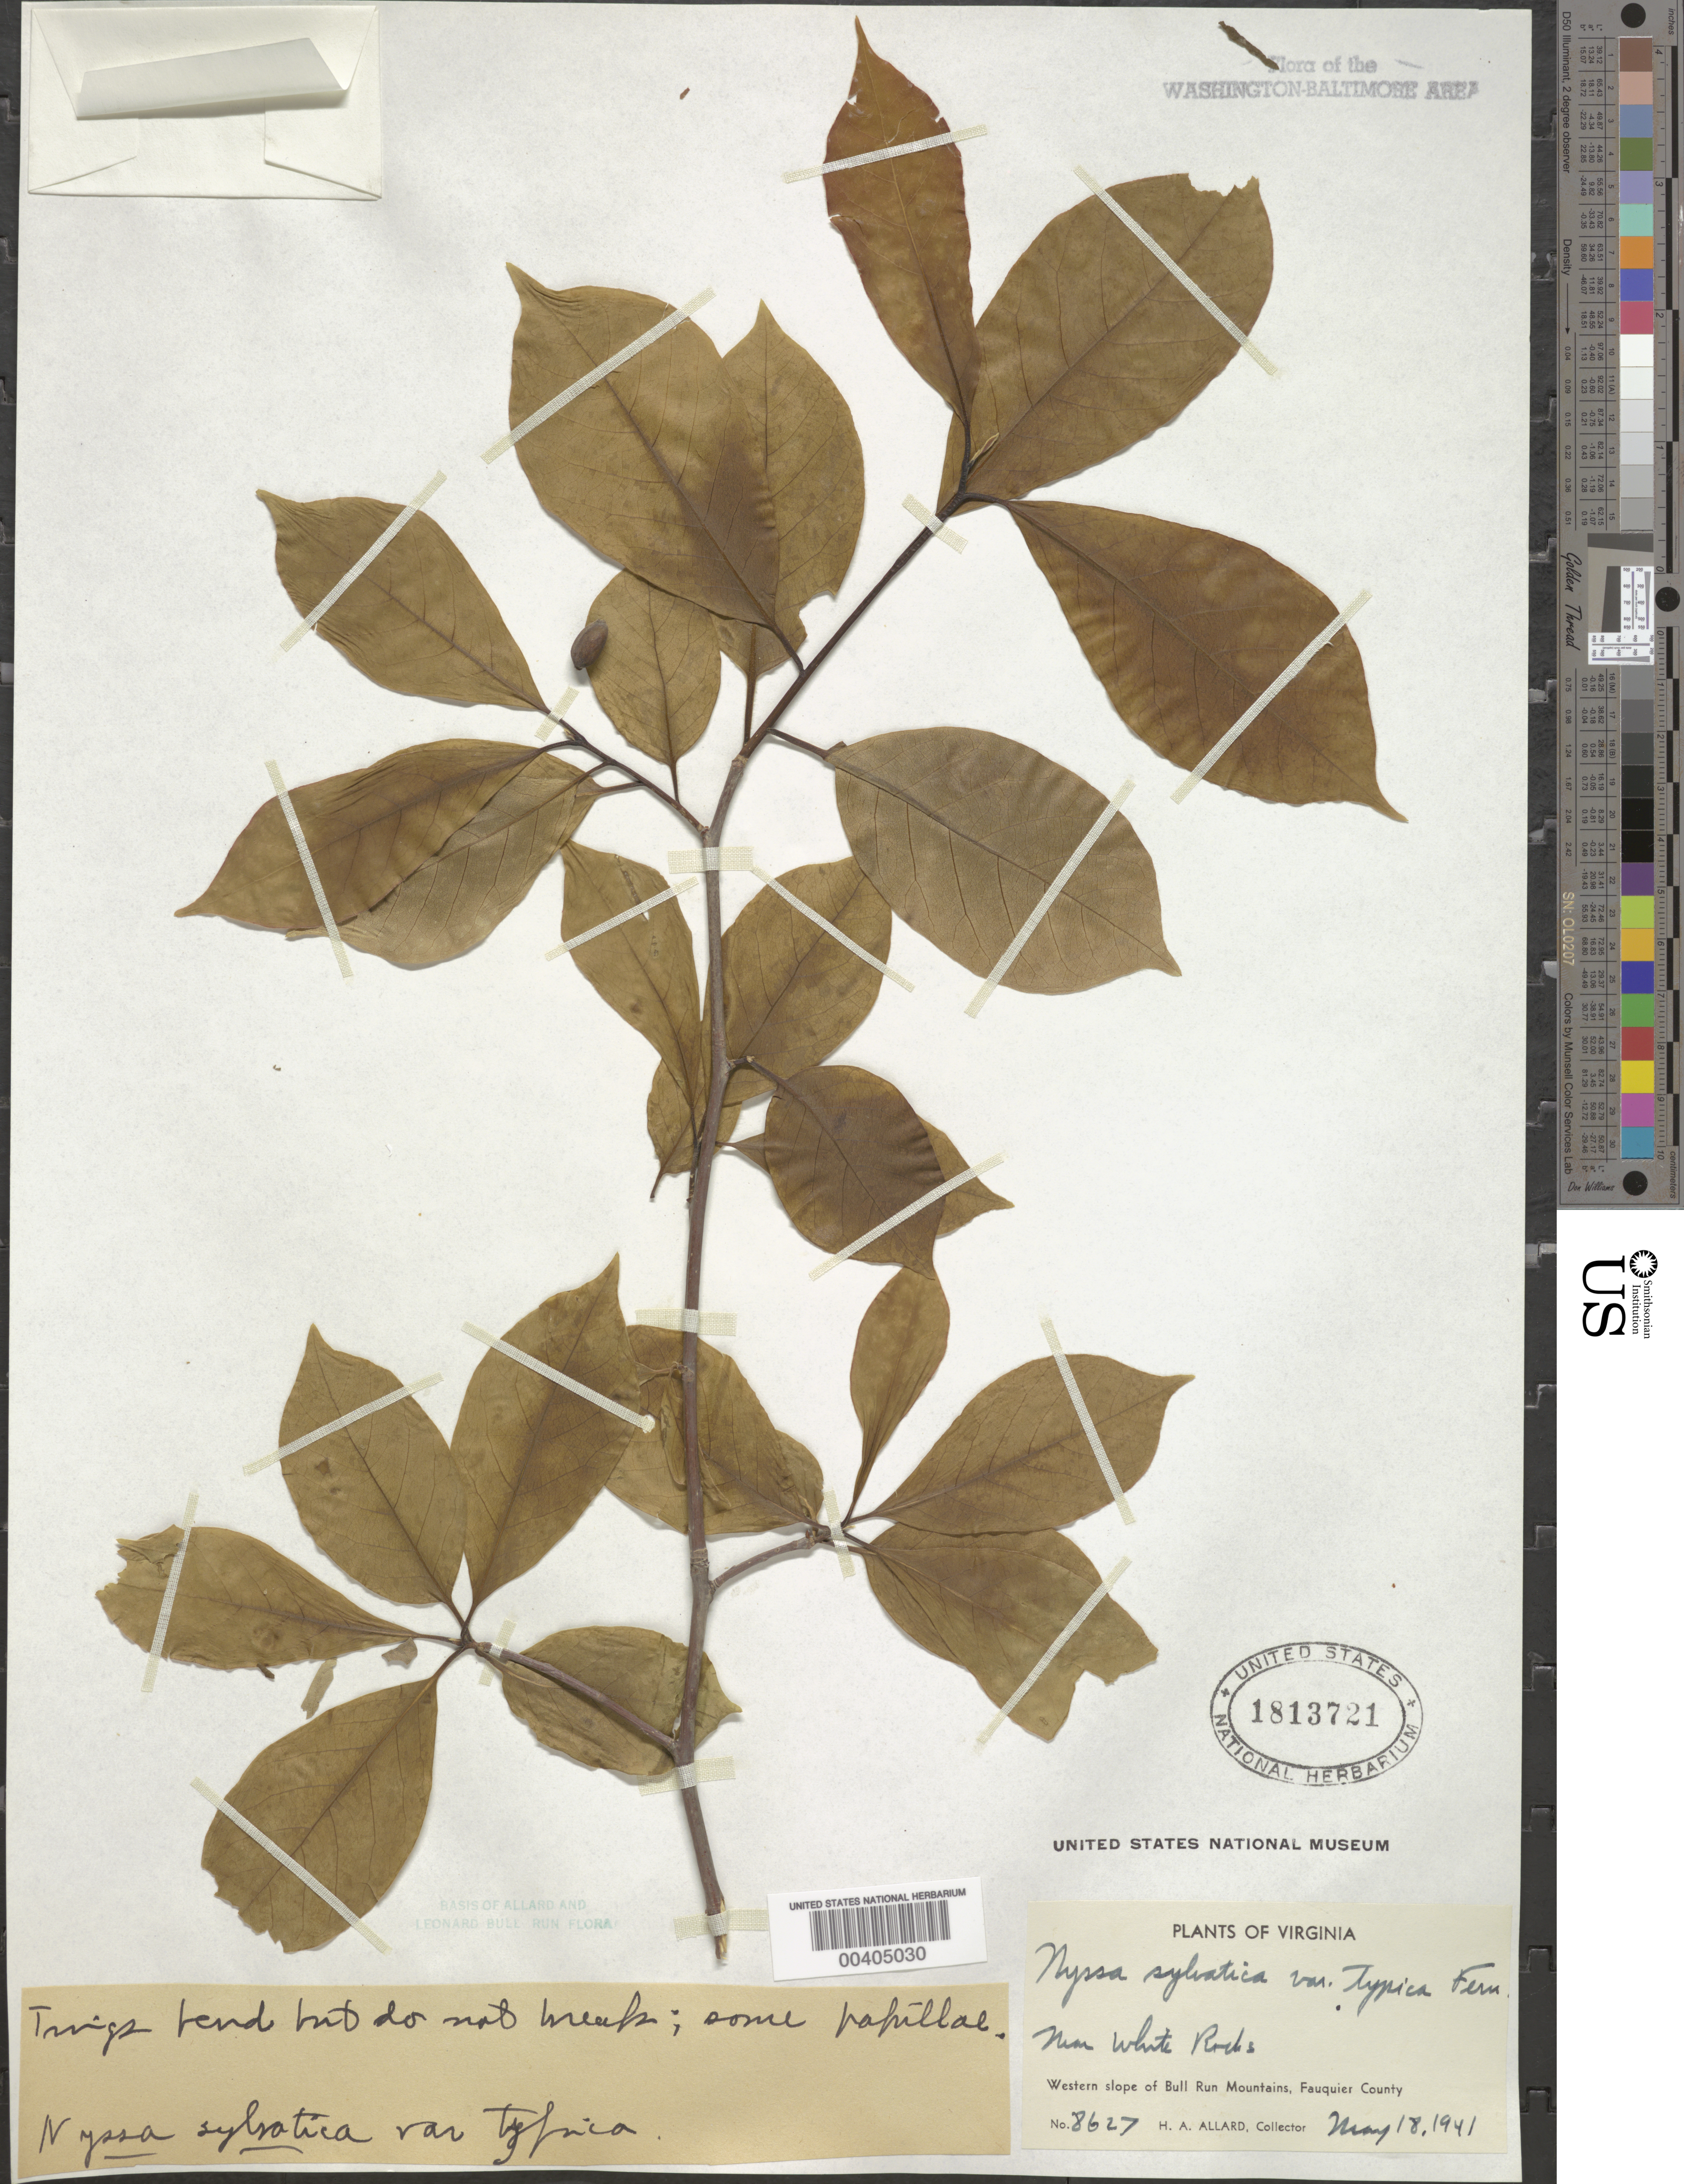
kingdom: Plantae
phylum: Tracheophyta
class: Magnoliopsida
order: Cornales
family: Nyssaceae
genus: Nyssa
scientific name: Nyssa sylvatica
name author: Marshall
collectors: H. A. Allard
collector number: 8627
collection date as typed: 18 May 1941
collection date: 1941-05-18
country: United States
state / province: Virginia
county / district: Fauquier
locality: Near White Rocks, western slope of Bull Run Mountains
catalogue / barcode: US 1813721